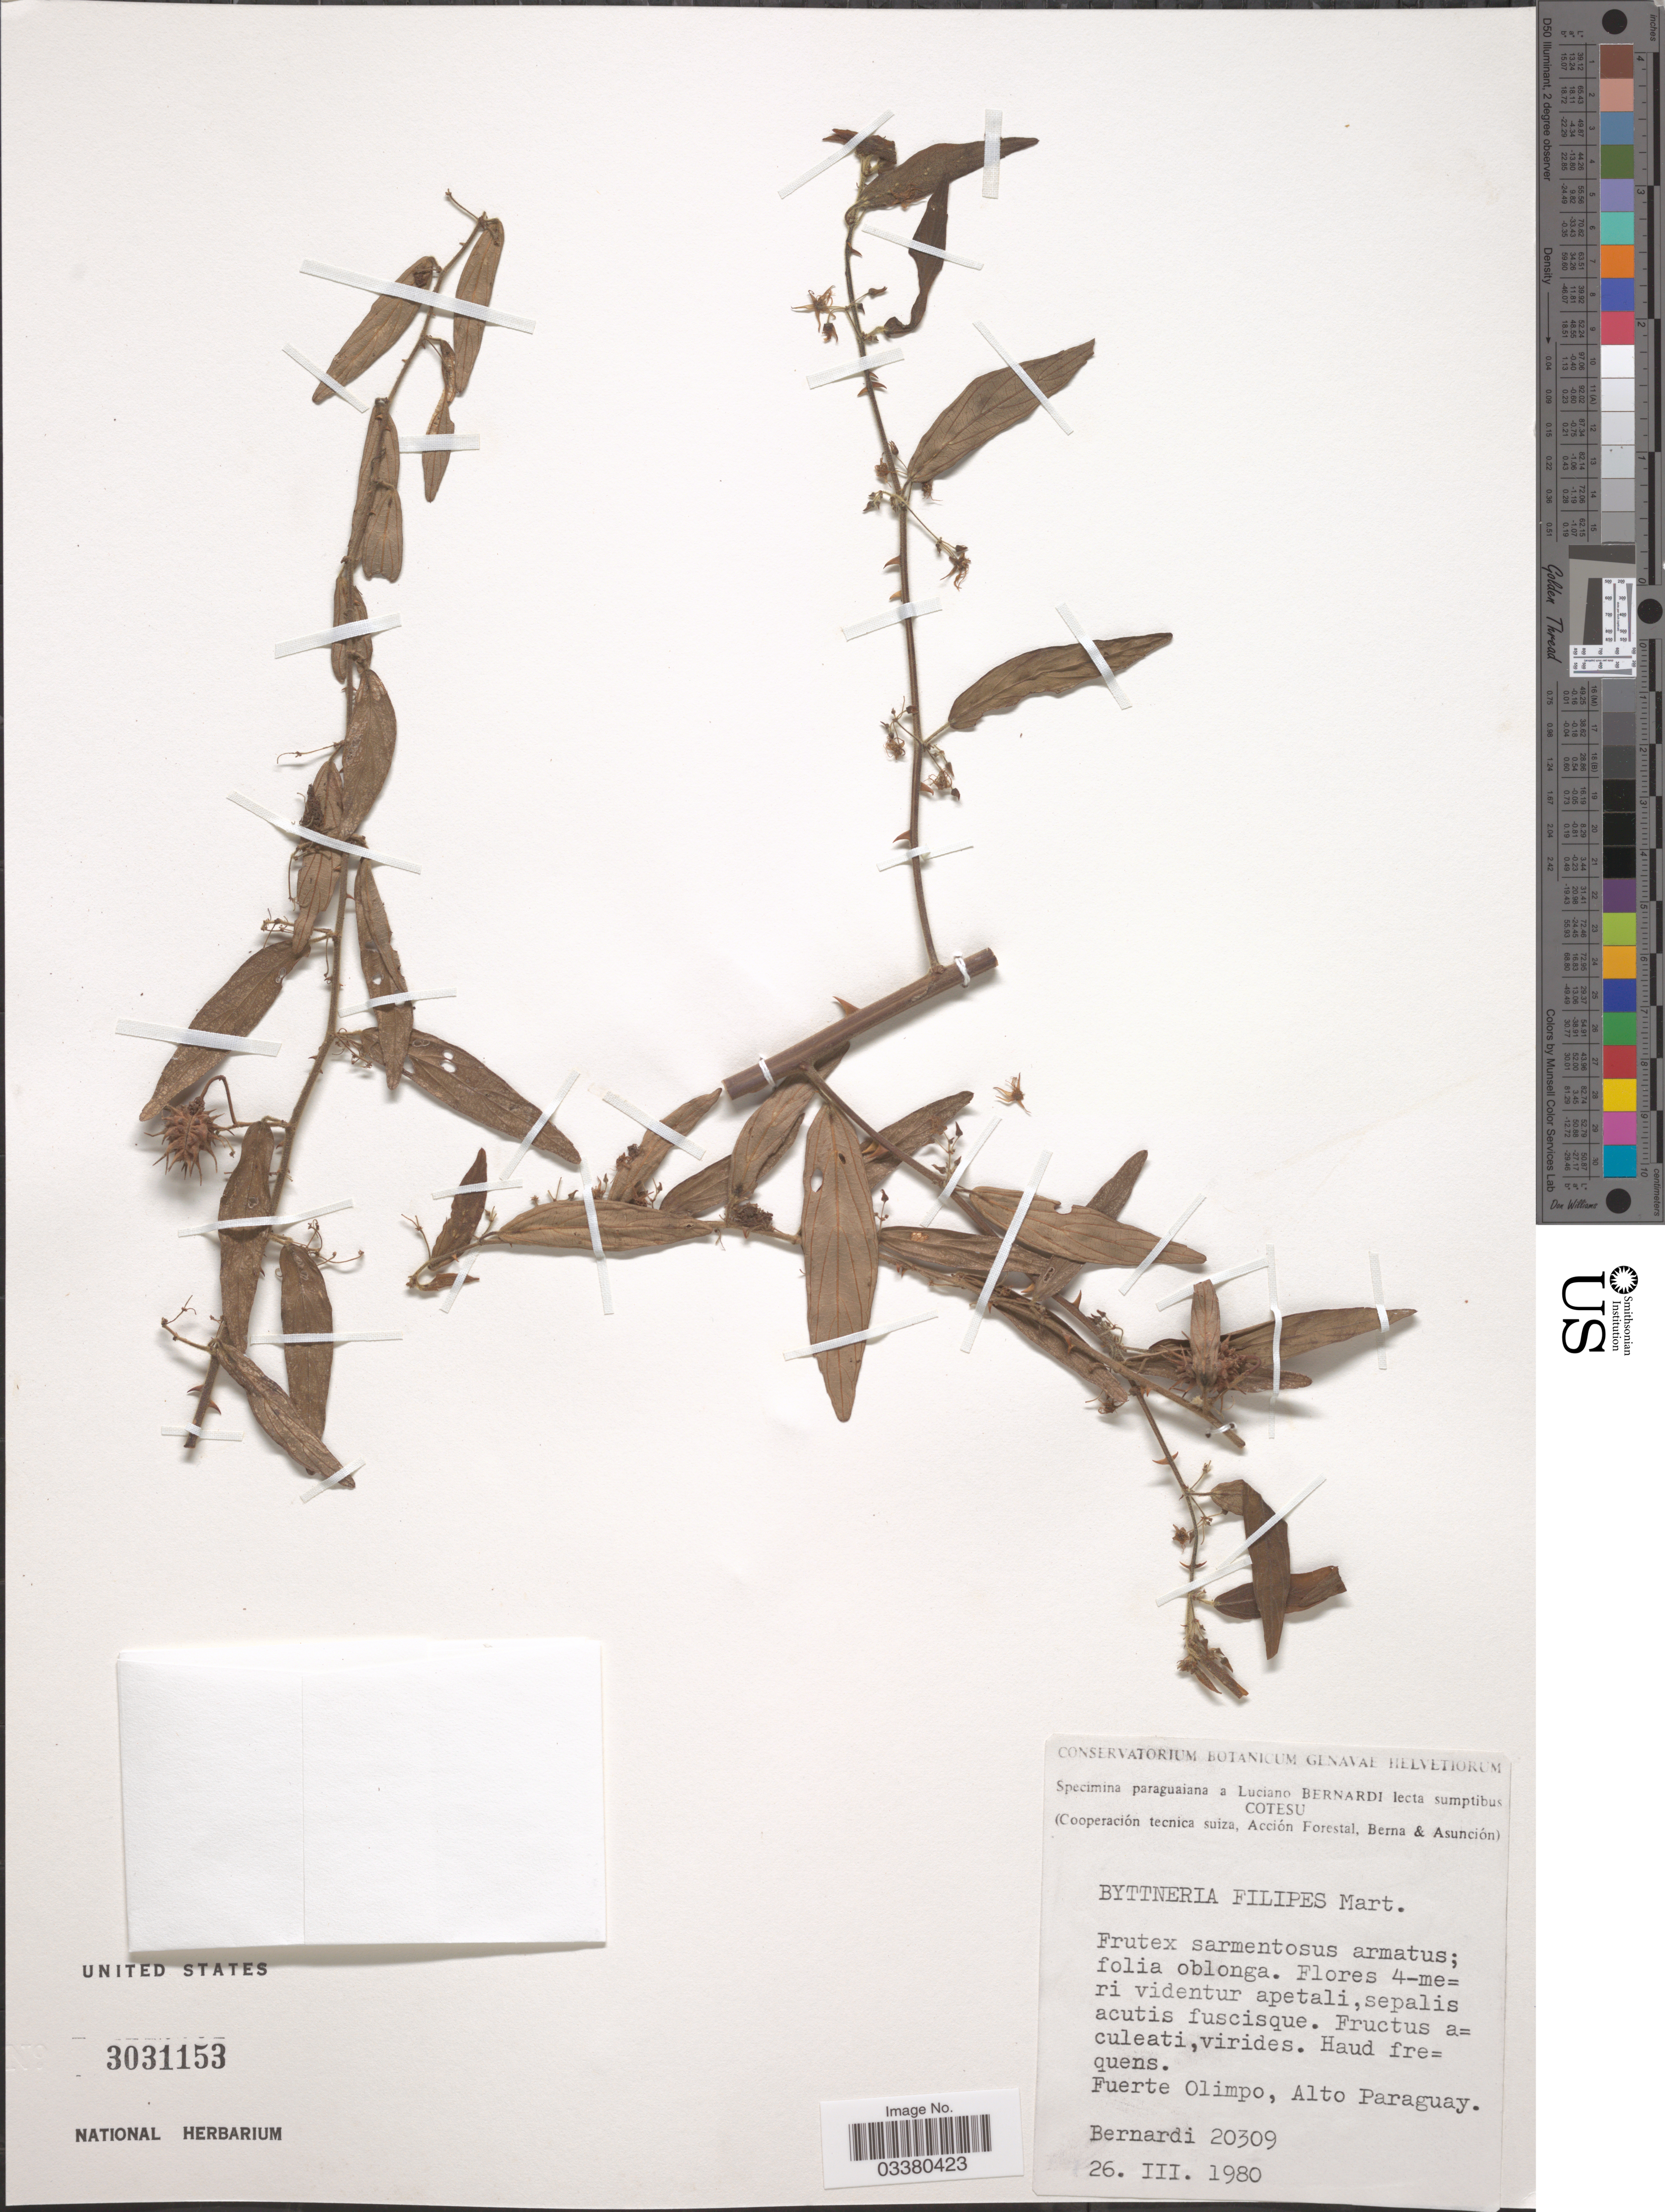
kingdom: Plantae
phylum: Tracheophyta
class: Magnoliopsida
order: Malvales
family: Malvaceae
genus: Byttneria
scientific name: Byttneria filipes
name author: C. Mart. ex K. Schum.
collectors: L. Bernardi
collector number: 20309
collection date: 1980-03-26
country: Paraguay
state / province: Alto Paraguay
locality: Fuerte Olimpo.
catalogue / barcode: US 3031153